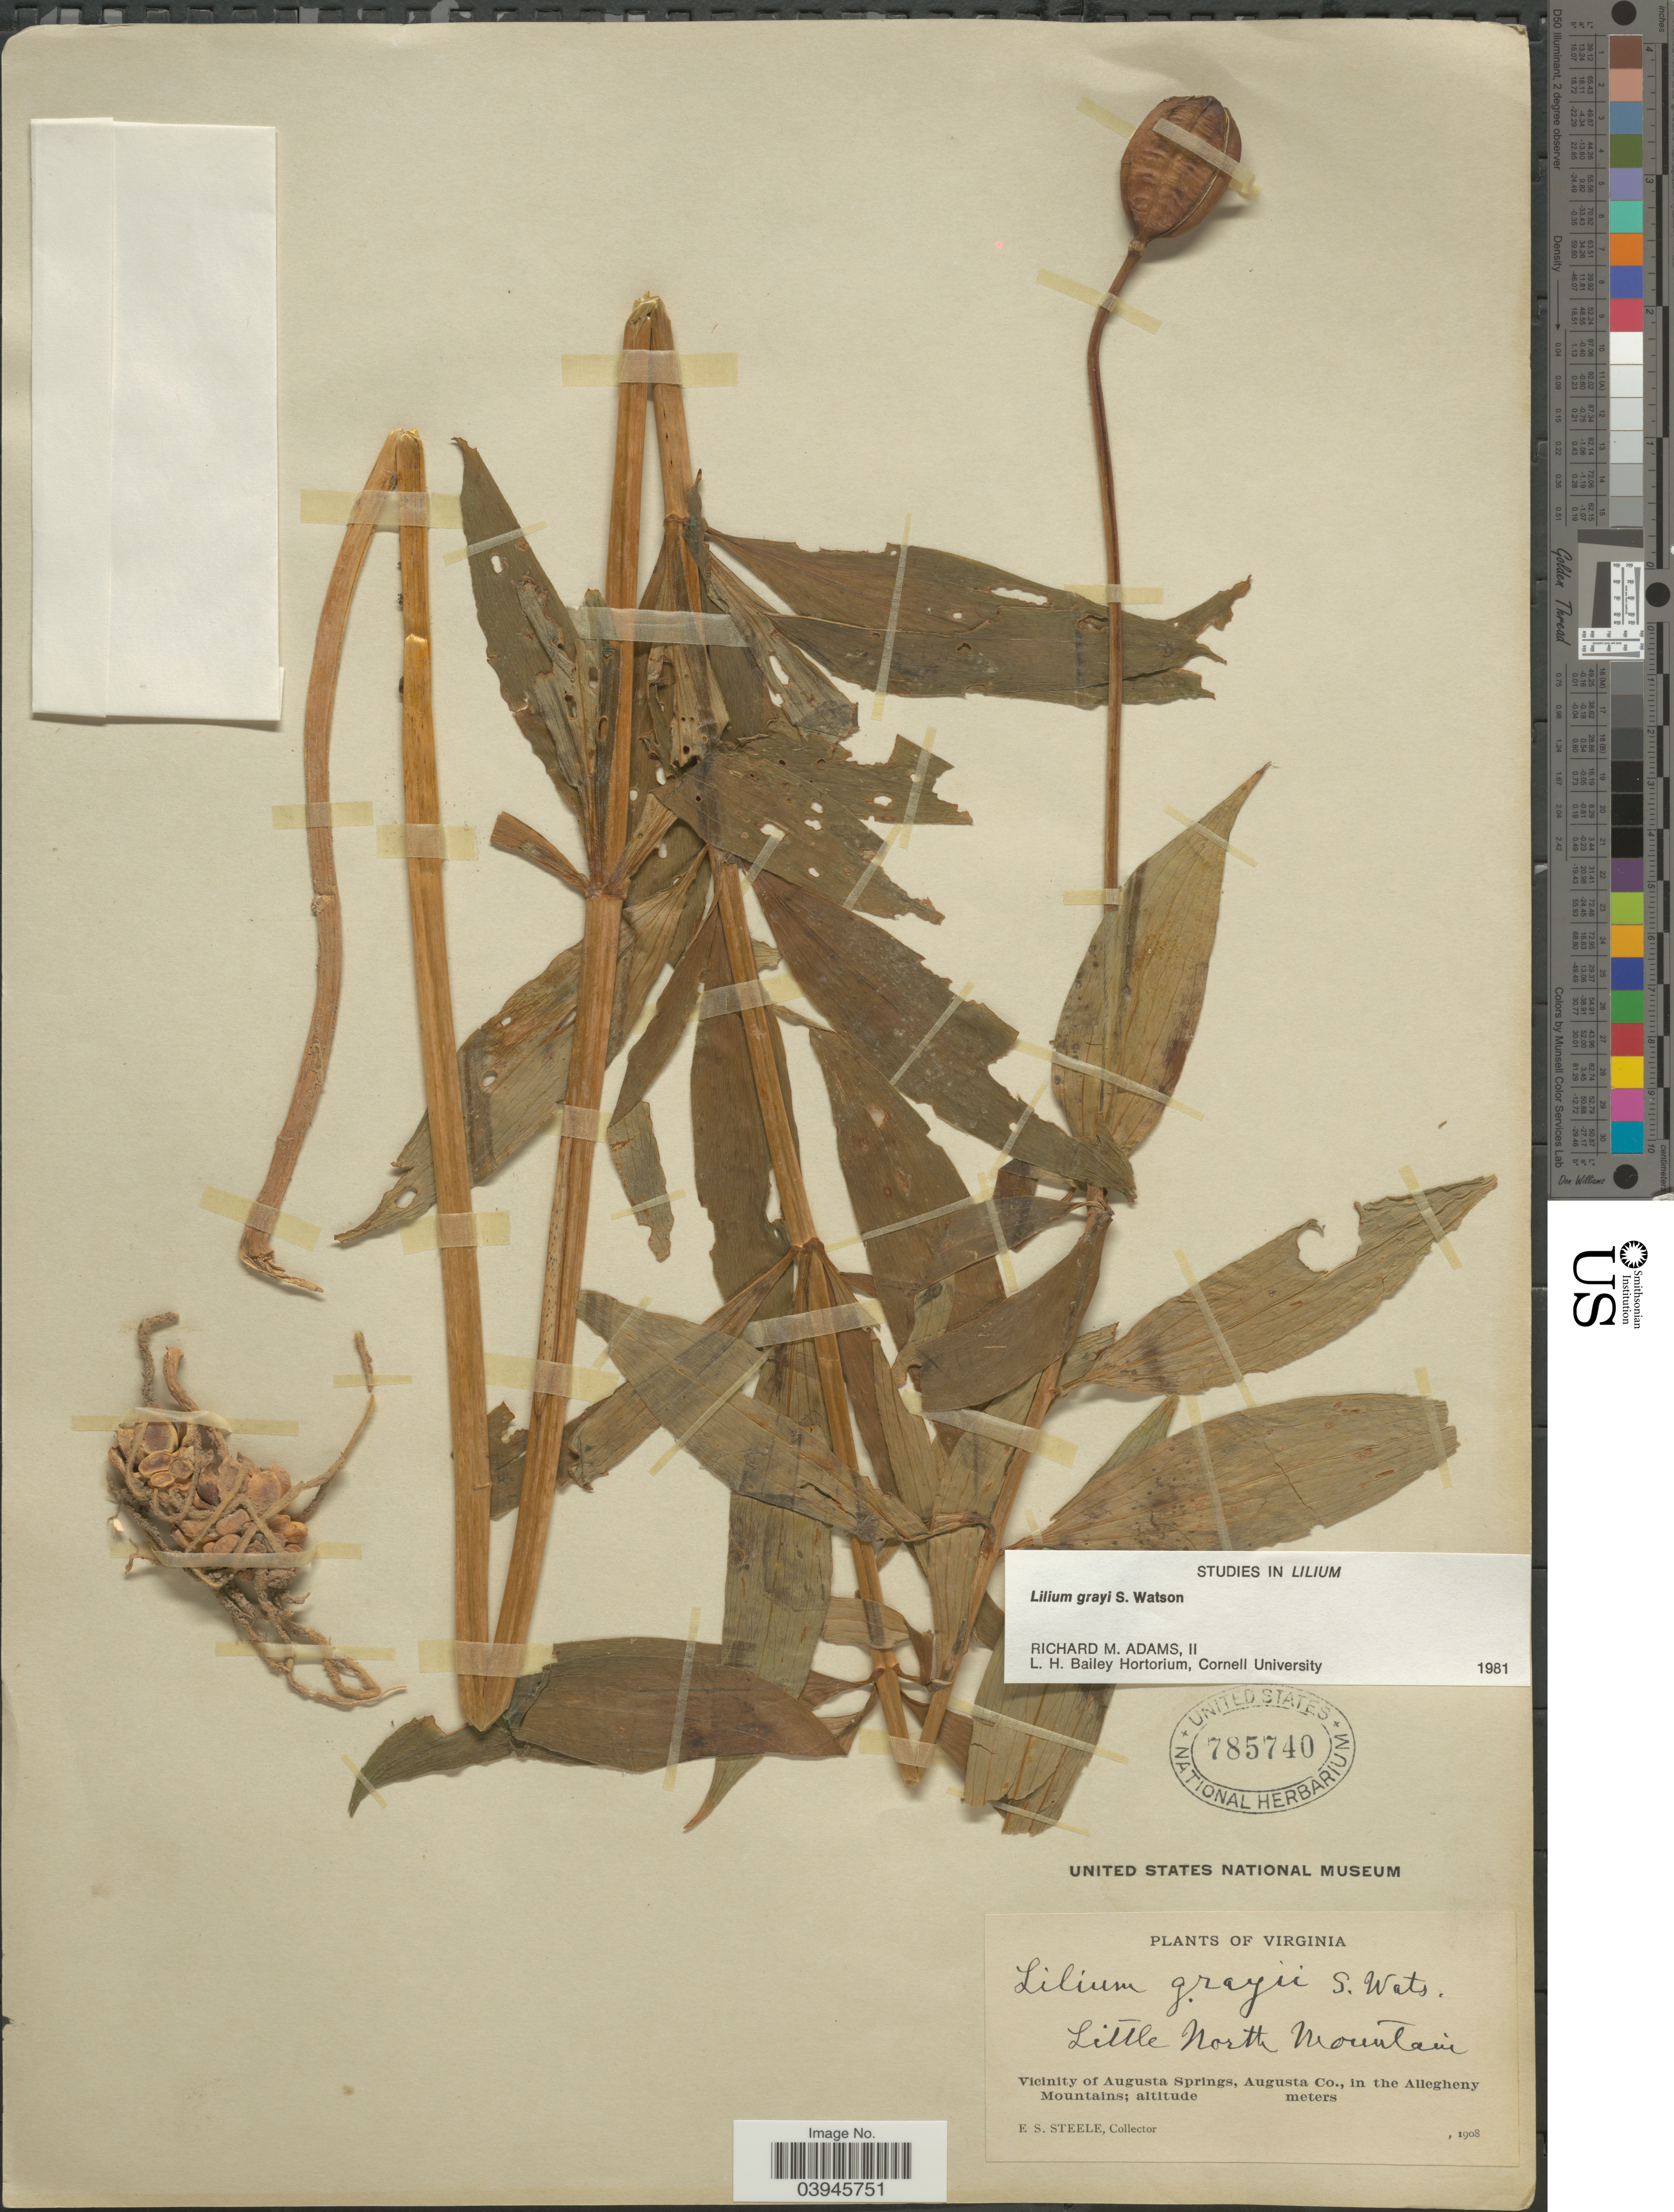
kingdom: Plantae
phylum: Tracheophyta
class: Liliopsida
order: Liliales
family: Liliaceae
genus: Lilium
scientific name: Lilium grayi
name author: S. Watson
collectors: E. Steele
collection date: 1908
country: United States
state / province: Virginia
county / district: Augusta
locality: Little North Mountain. Vicinity of Augusta Springs, Augusta Co., in the Allegheny Mountains.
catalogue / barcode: US 785740